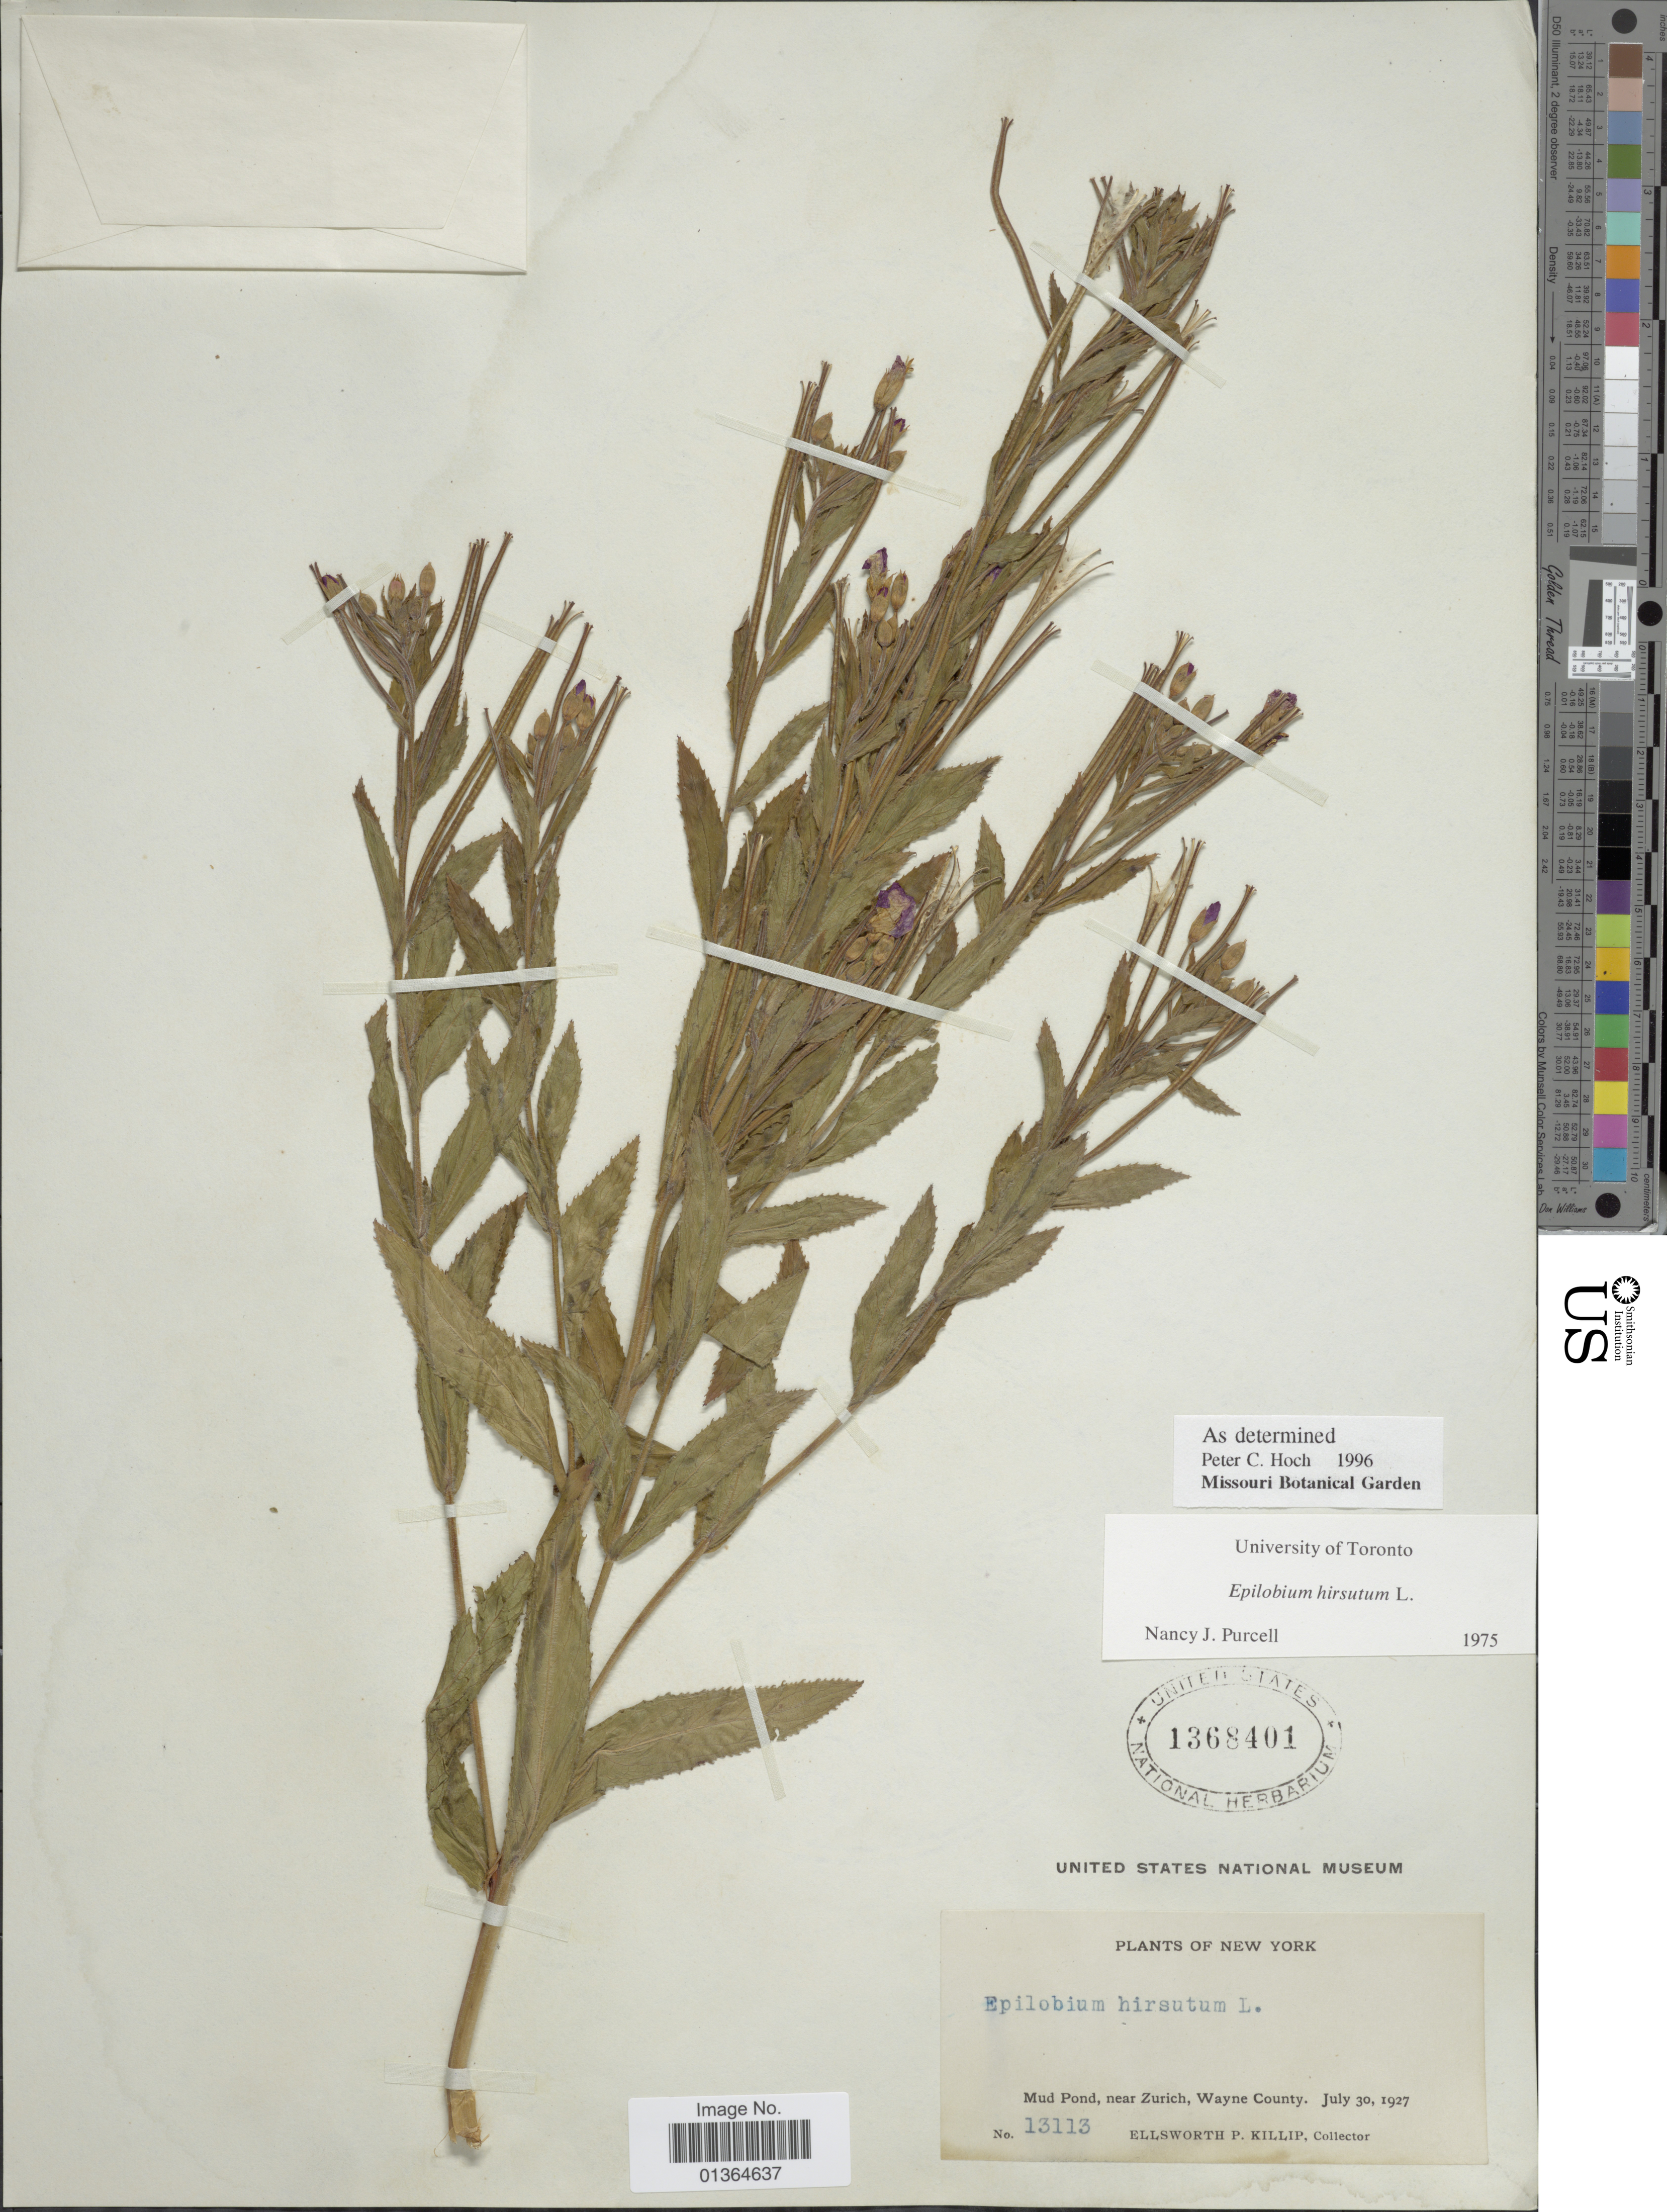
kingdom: Plantae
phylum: Tracheophyta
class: Magnoliopsida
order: Myrtales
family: Onagraceae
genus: Epilobium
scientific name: Epilobium hirsutum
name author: L.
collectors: E. P. Killip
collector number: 13113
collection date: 1927-07-30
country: United States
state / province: New York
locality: Mud Pond, near Zurich, Wayne County.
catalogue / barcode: US 1368401